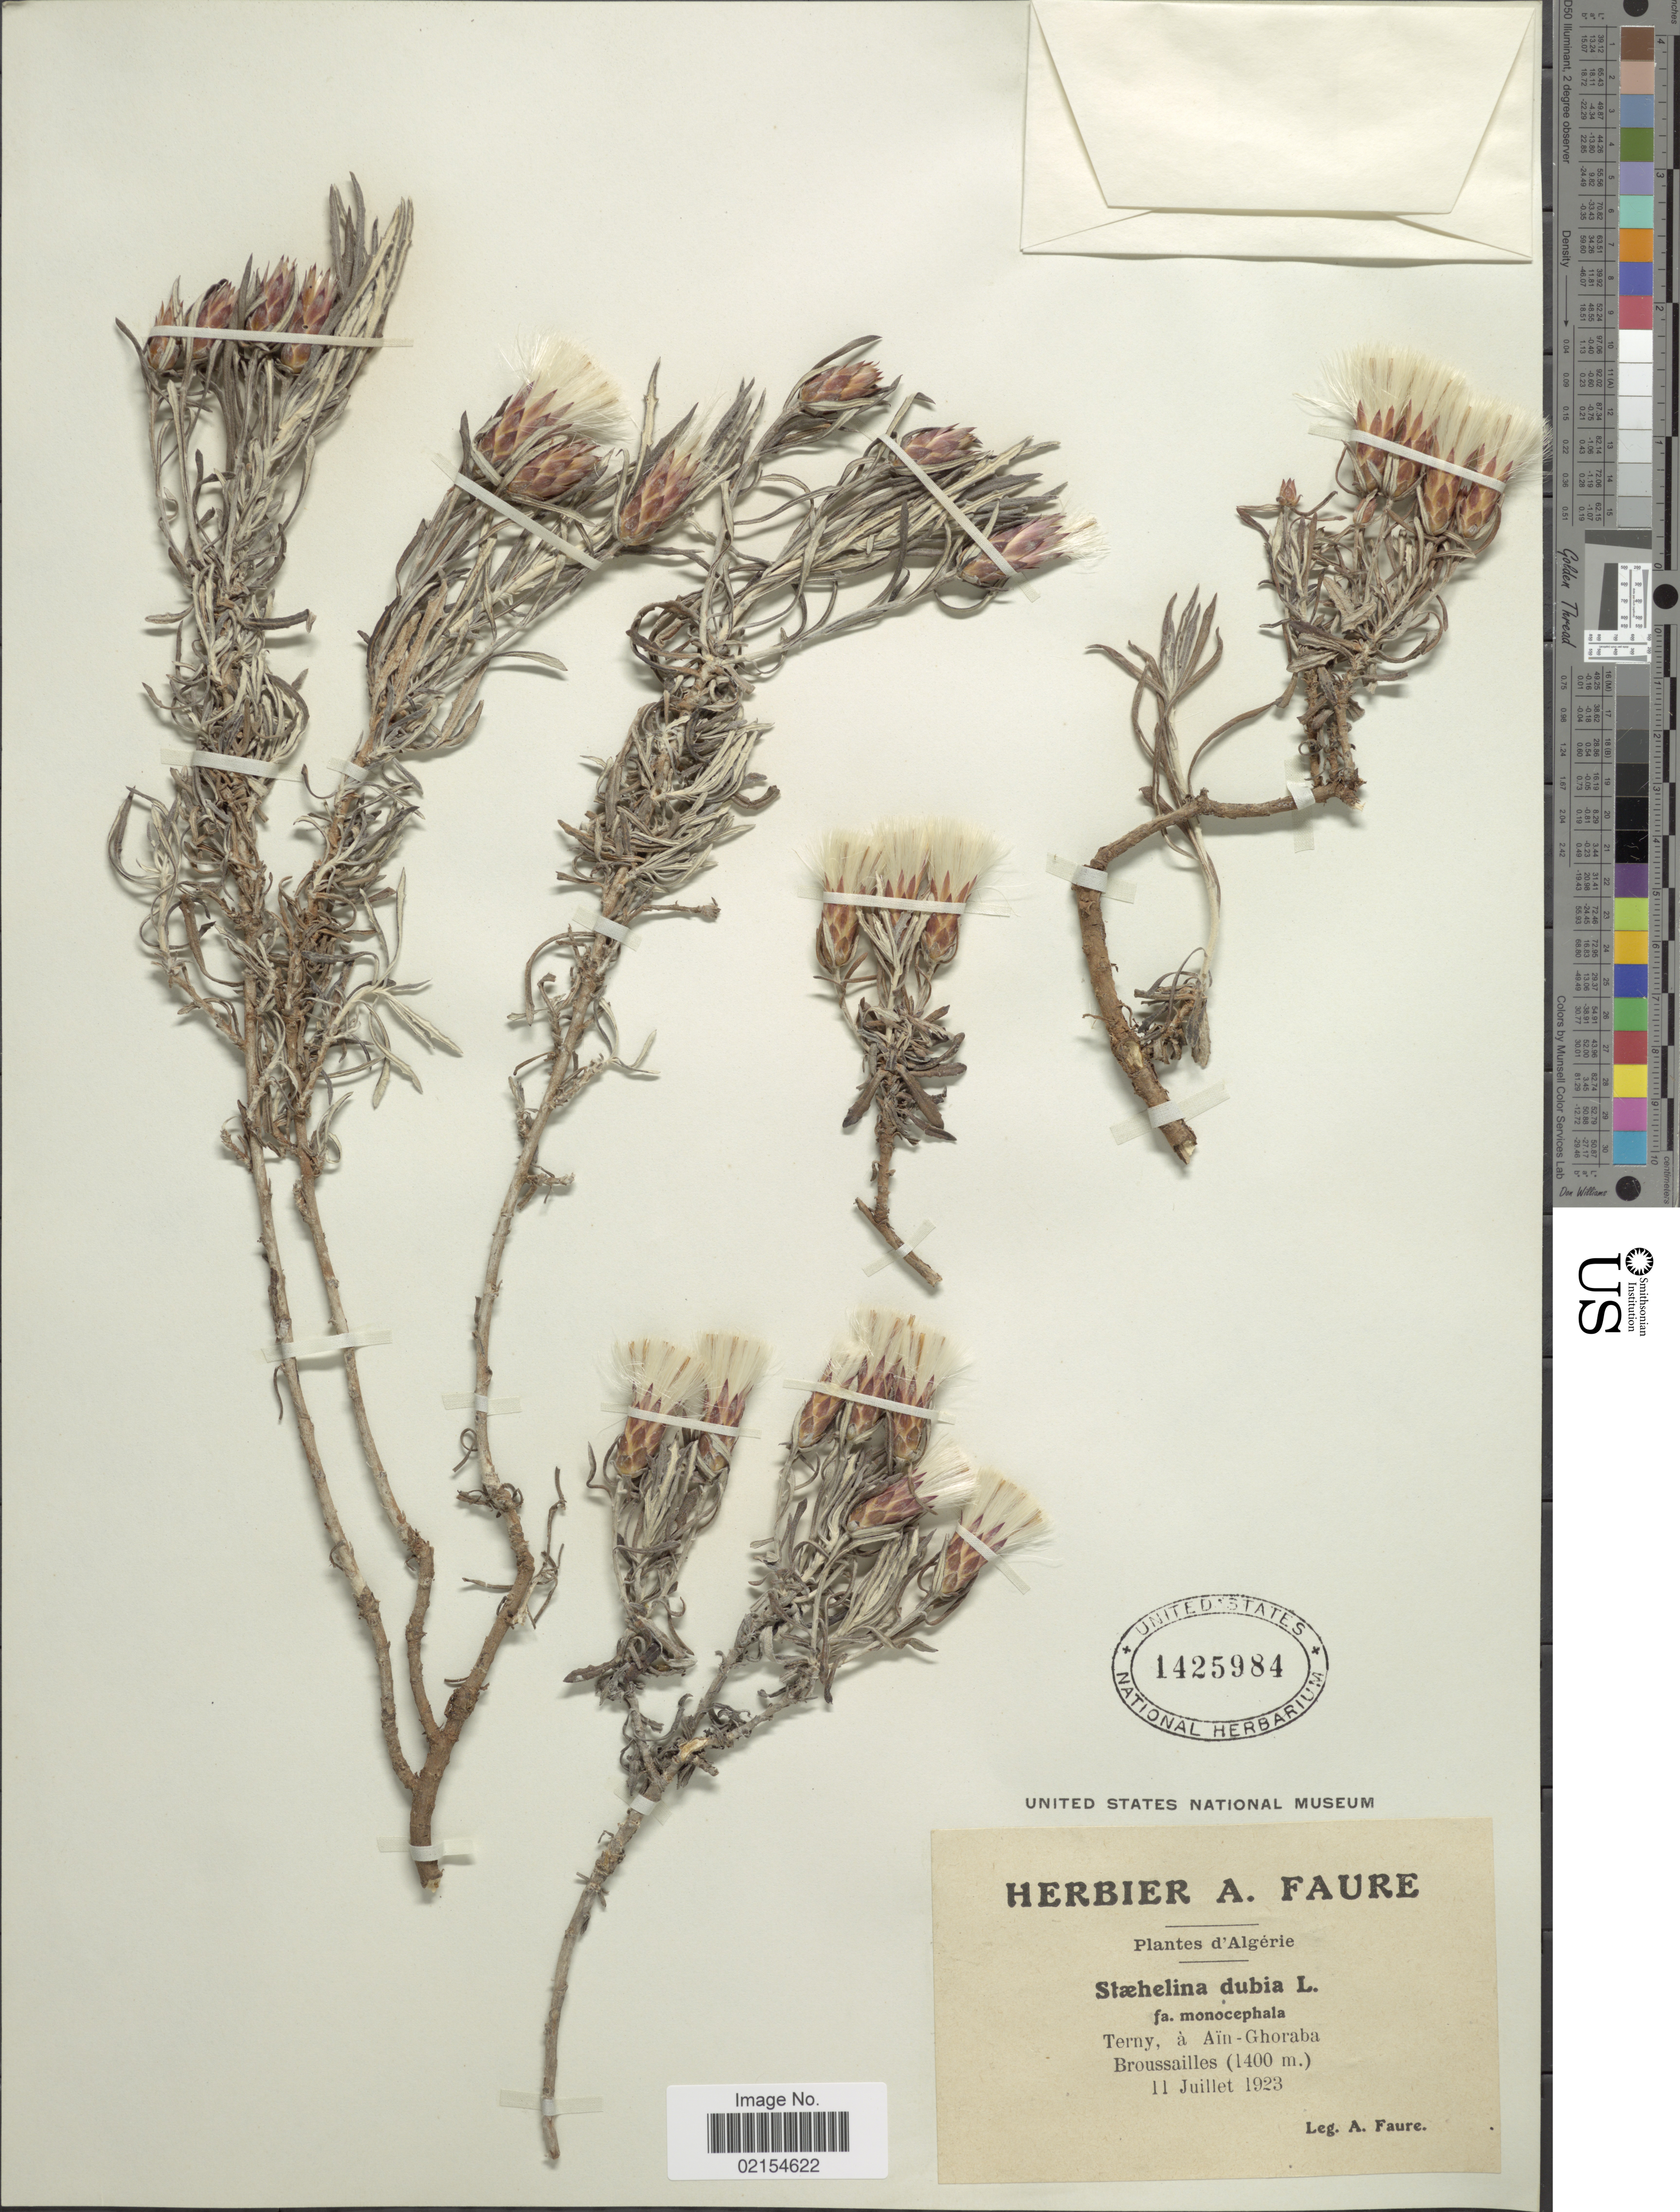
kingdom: Plantae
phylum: Tracheophyta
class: Magnoliopsida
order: Asterales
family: Asteraceae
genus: Staehelina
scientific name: Staehelina dubia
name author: L.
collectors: A. Faure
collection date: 1923-07-11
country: Algeria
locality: D. Algerie, Terny, a Ain-Ghoraba, Broussailles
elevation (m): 1400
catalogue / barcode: US 1425984